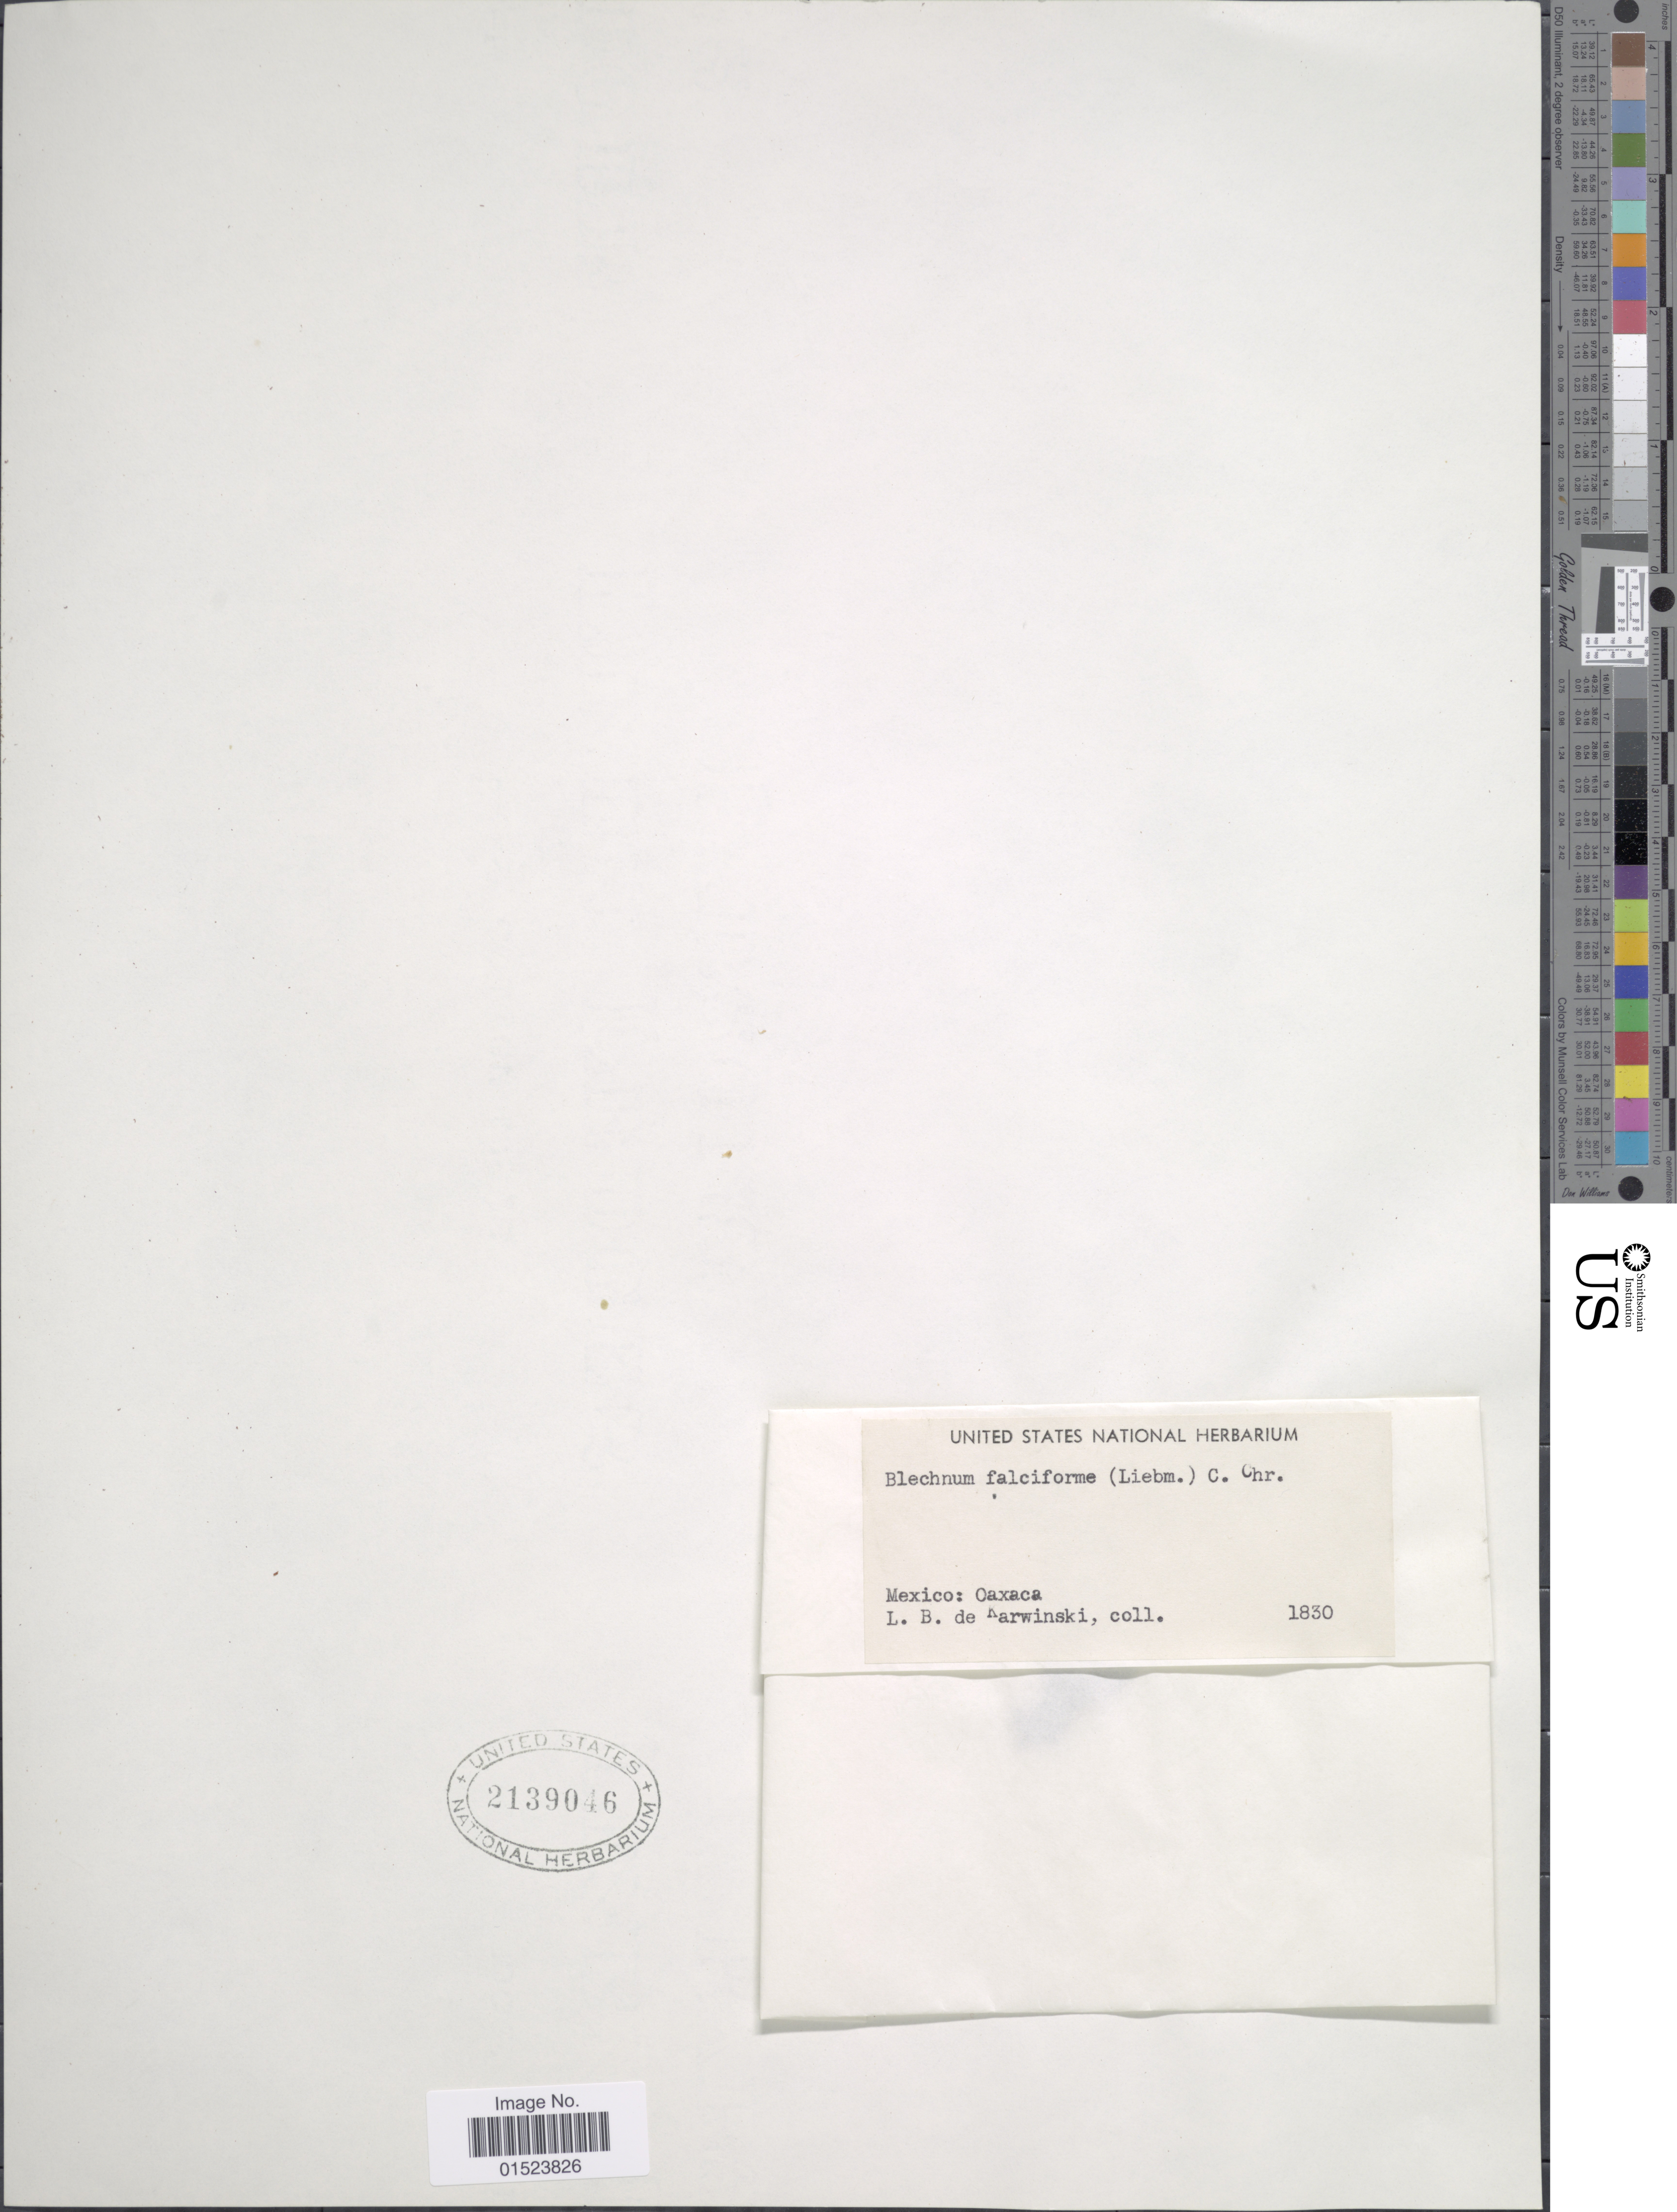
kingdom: Plantae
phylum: Tracheophyta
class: Polypodiopsida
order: Polypodiales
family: Blechnaceae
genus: Blechnum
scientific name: Blechnum falciforme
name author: (Liebm.) C. Chr.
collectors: L. Karwinski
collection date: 1830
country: Mexico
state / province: Oaxaca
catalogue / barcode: US 2139046